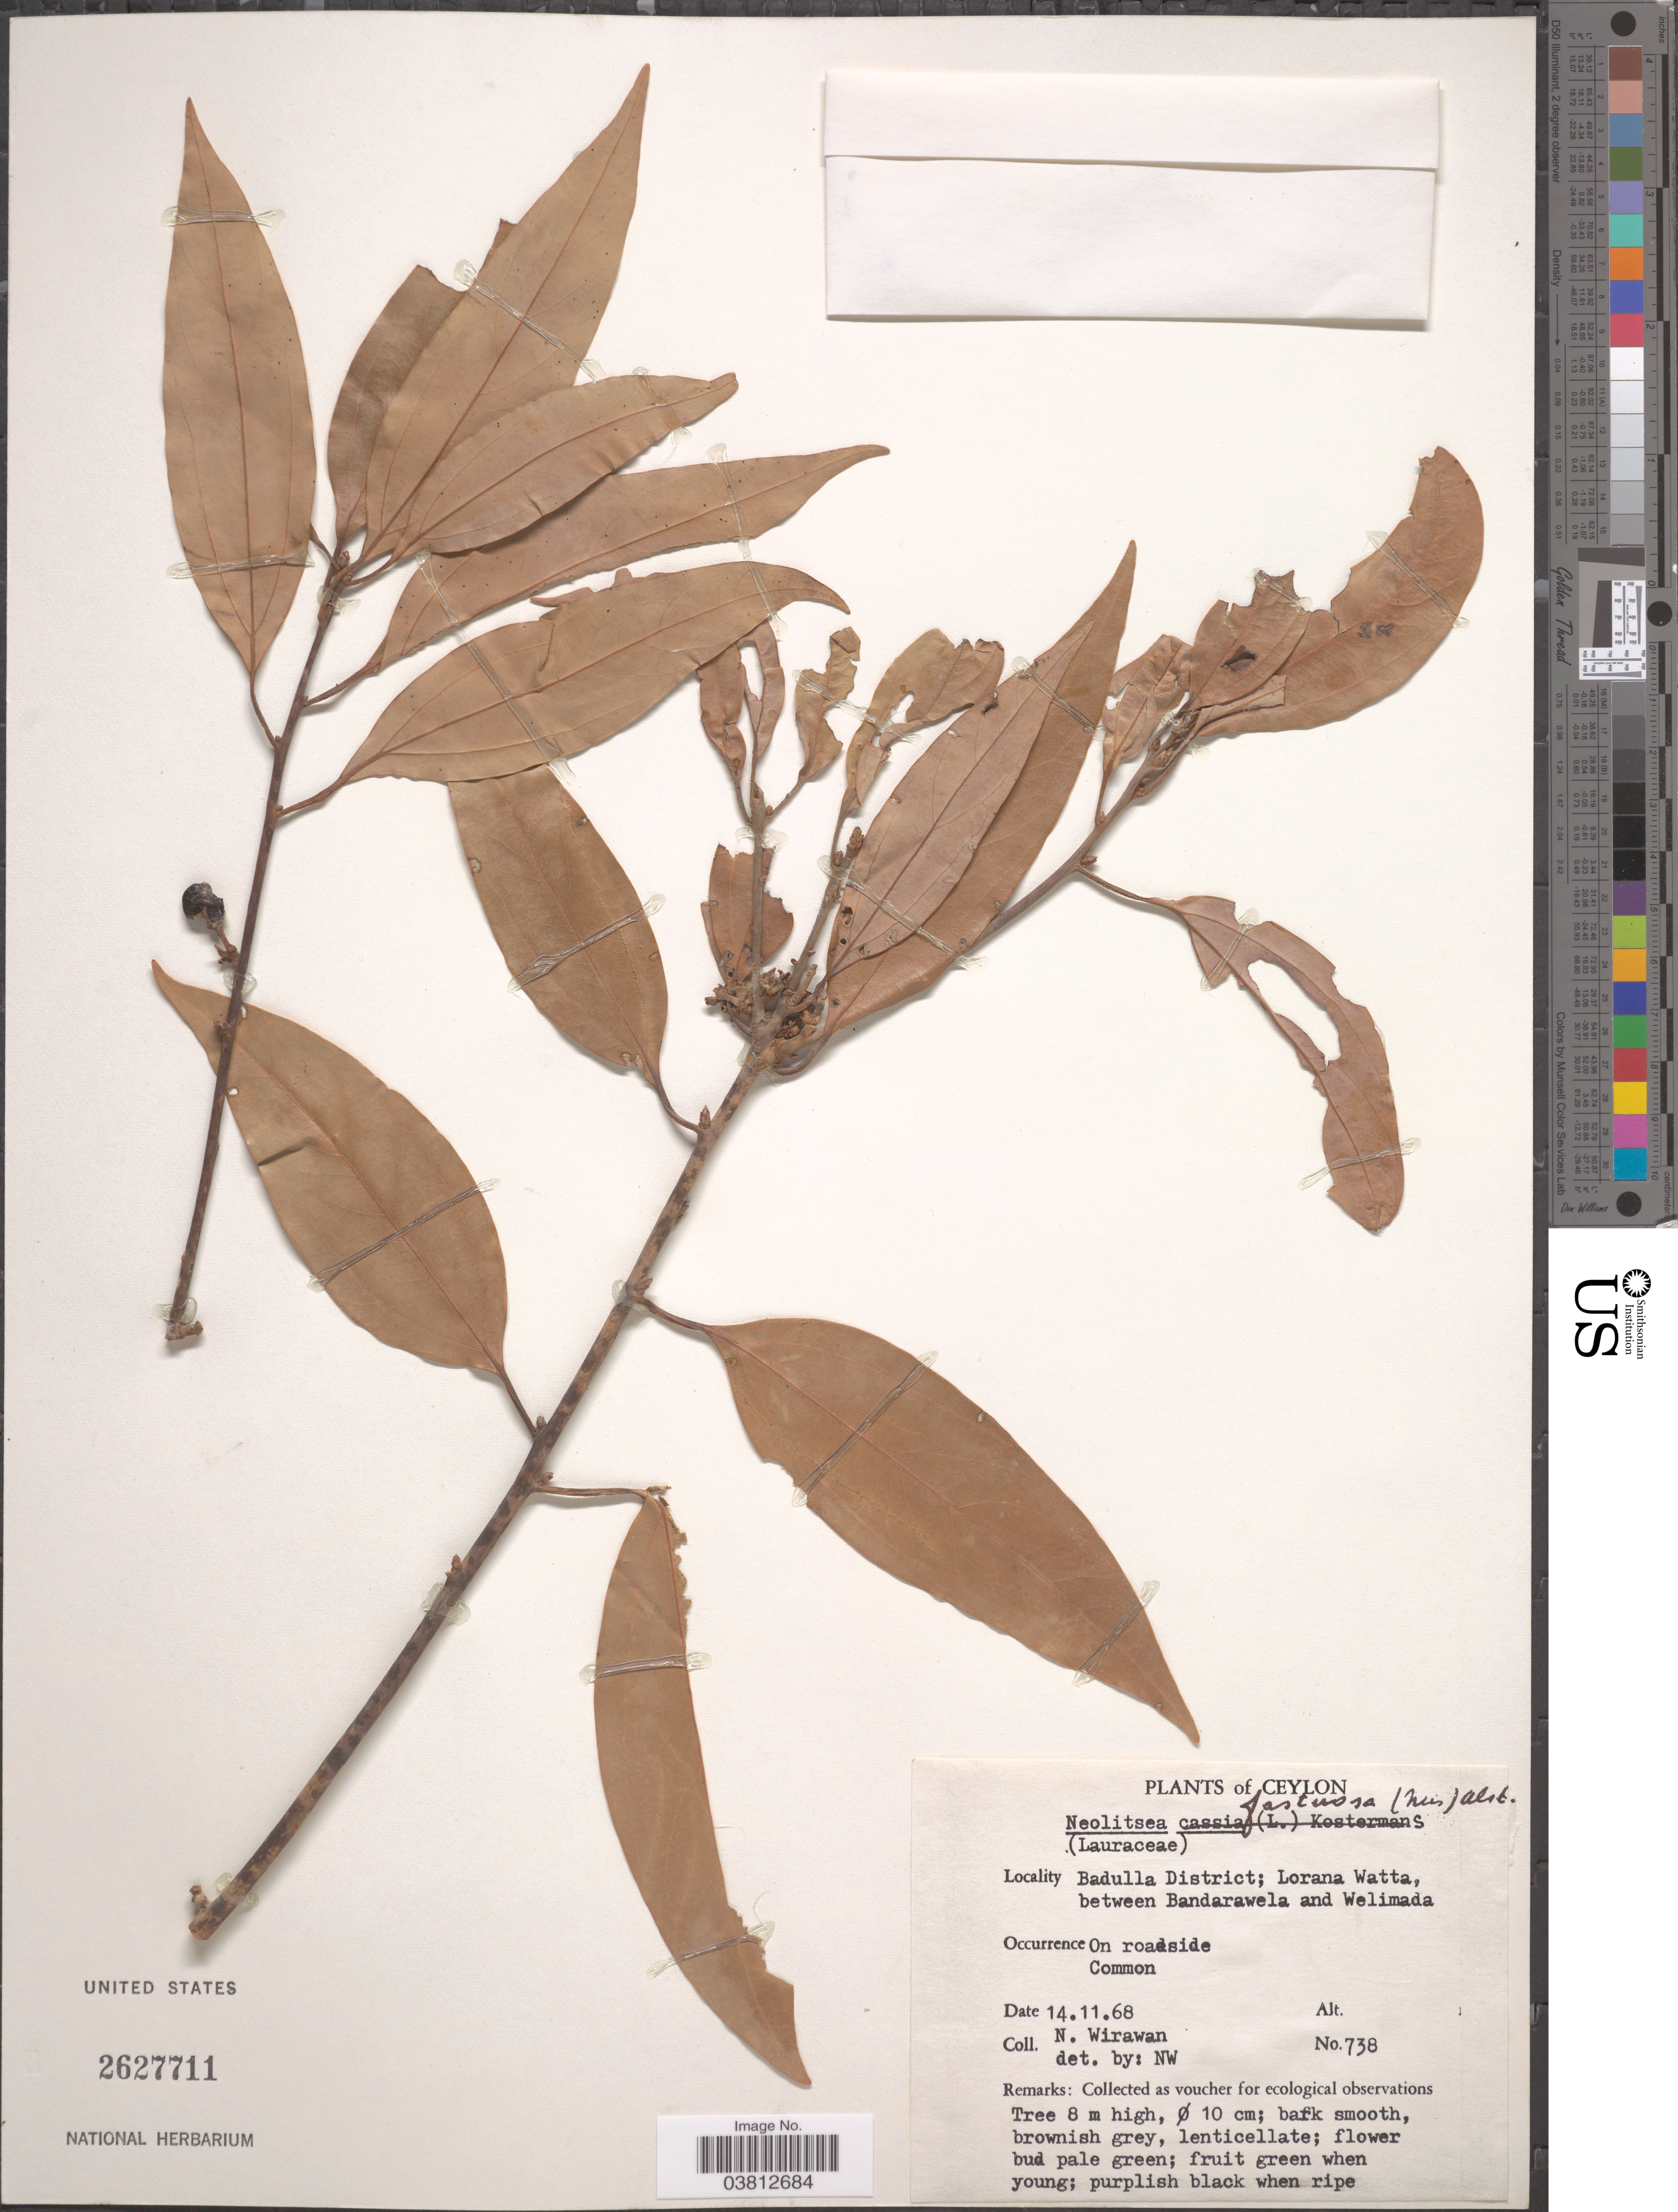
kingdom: Plantae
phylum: Tracheophyta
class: Magnoliopsida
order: Laurales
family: Lauraceae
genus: Neolitsea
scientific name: Neolitsea fastuosa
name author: (Nees) Alston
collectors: N. Wirawan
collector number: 738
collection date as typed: Transcribed d/m/y: 14/11/68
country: Sri Lanka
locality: Ceylon. Badulla District; Lorana Watta, between Bandarawela and Welimada.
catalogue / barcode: US 2627711